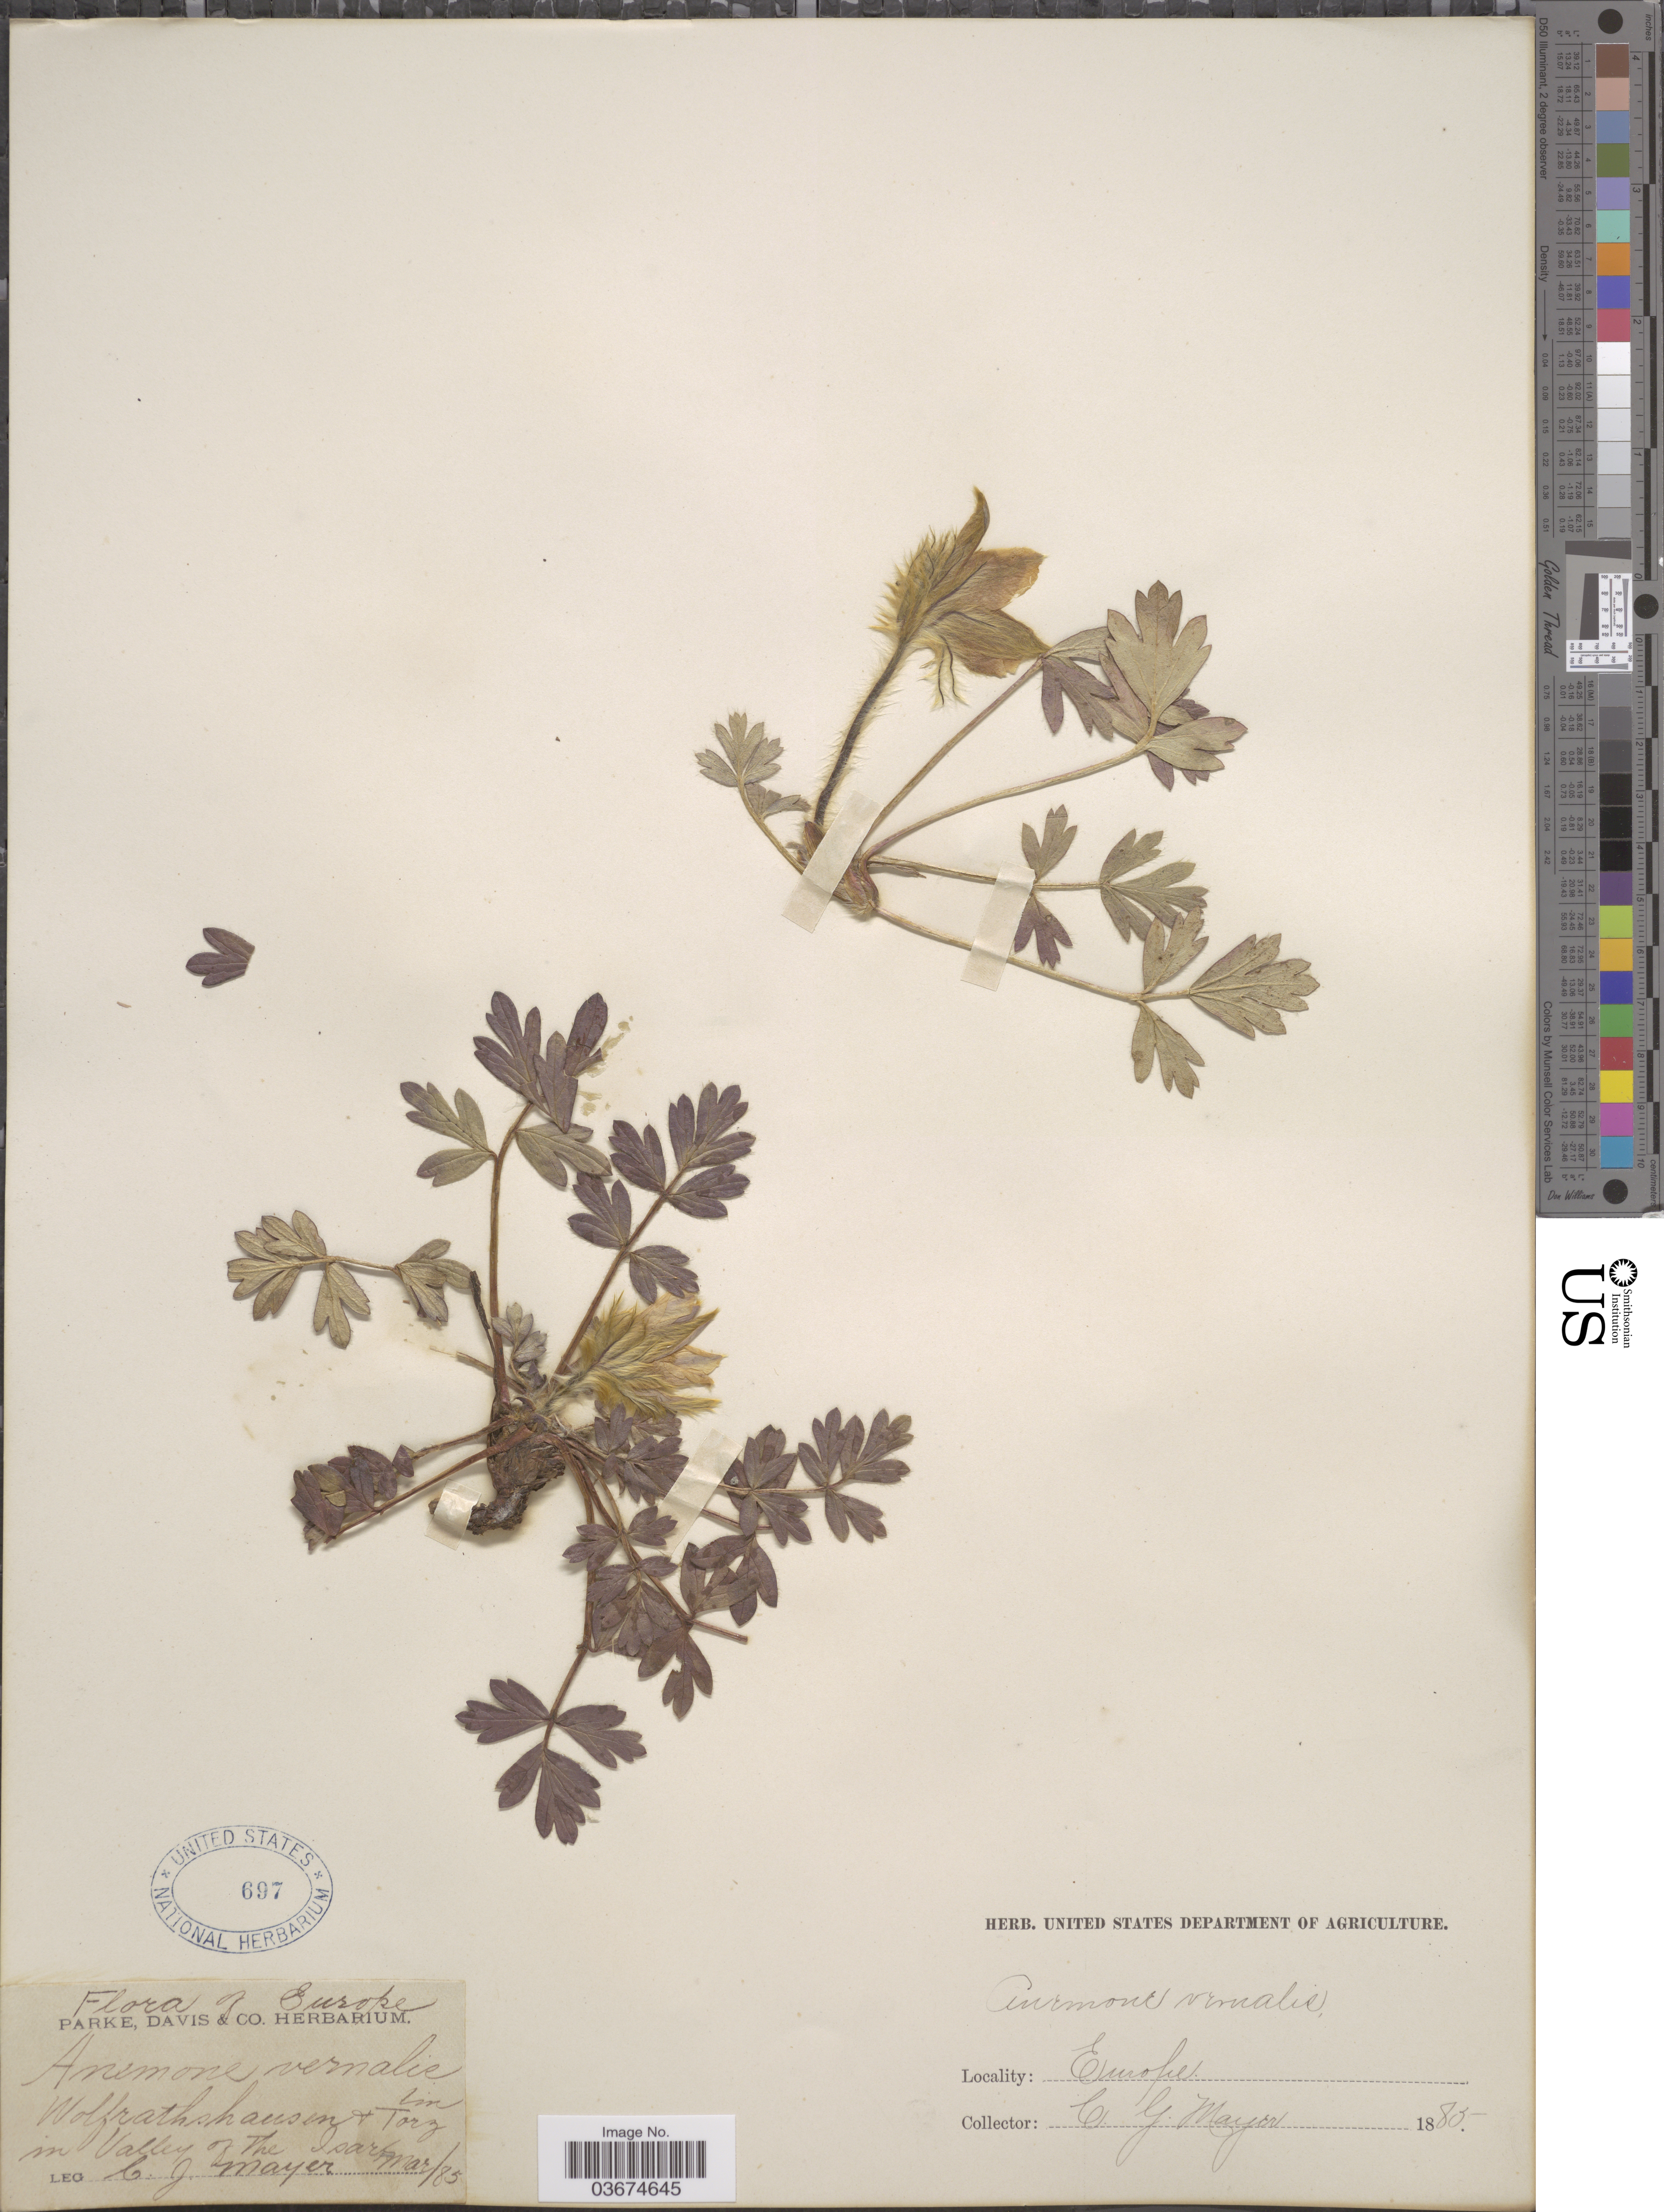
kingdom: Plantae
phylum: Tracheophyta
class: Magnoliopsida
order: Ranunculales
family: Ranunculaceae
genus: Pulsatilla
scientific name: Pulsatilla vernalis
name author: (L.) Mill.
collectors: C. Mayer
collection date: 1885-03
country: Germany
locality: Europe. Wolfrathshausen + Torz in Valley of The Isar.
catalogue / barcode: US 697